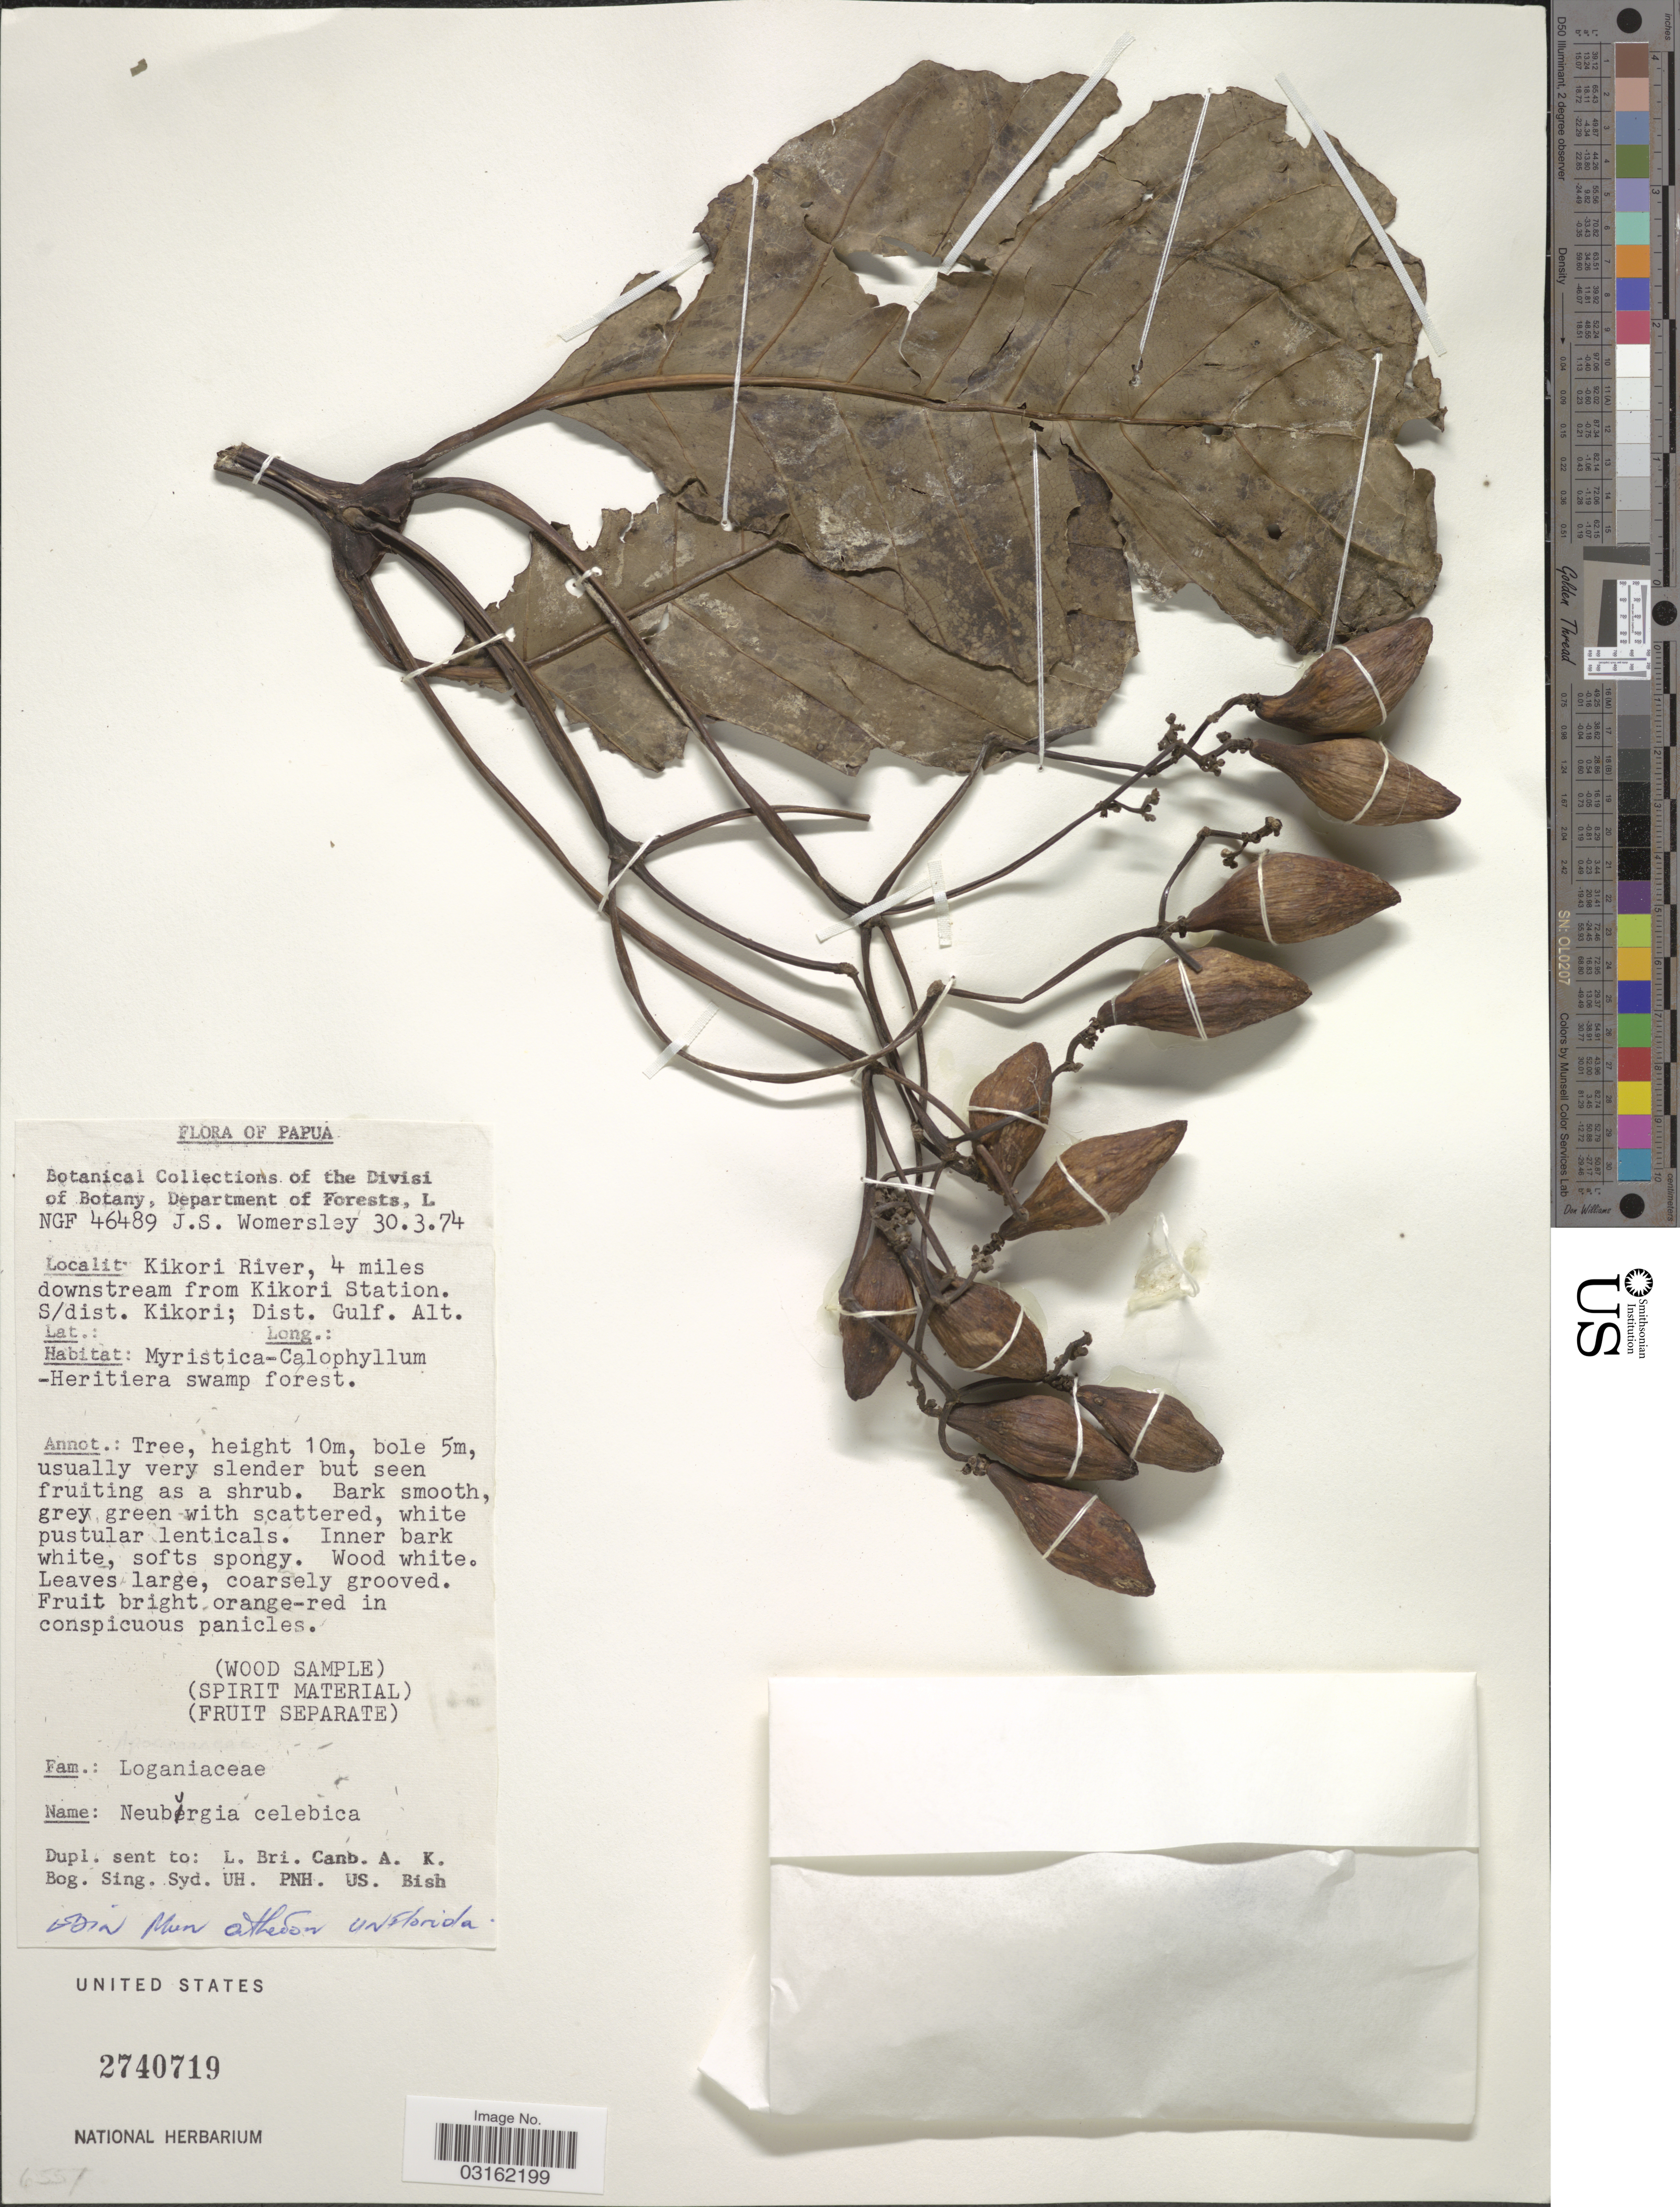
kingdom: Plantae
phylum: Tracheophyta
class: Magnoliopsida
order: Gentianales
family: Loganiaceae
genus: Neuburgia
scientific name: Neuburgia celebica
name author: (Koord.) Leenh.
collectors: J. S. Womersley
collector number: NGF46489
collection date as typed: Transcribed d/m/y: 30/3/74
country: Papua New Guinea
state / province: Gulf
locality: Kikori River, 4 miles downstream from Kikori Station. S/dist. Kikori; Dist. Gulf.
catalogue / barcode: US 2740719